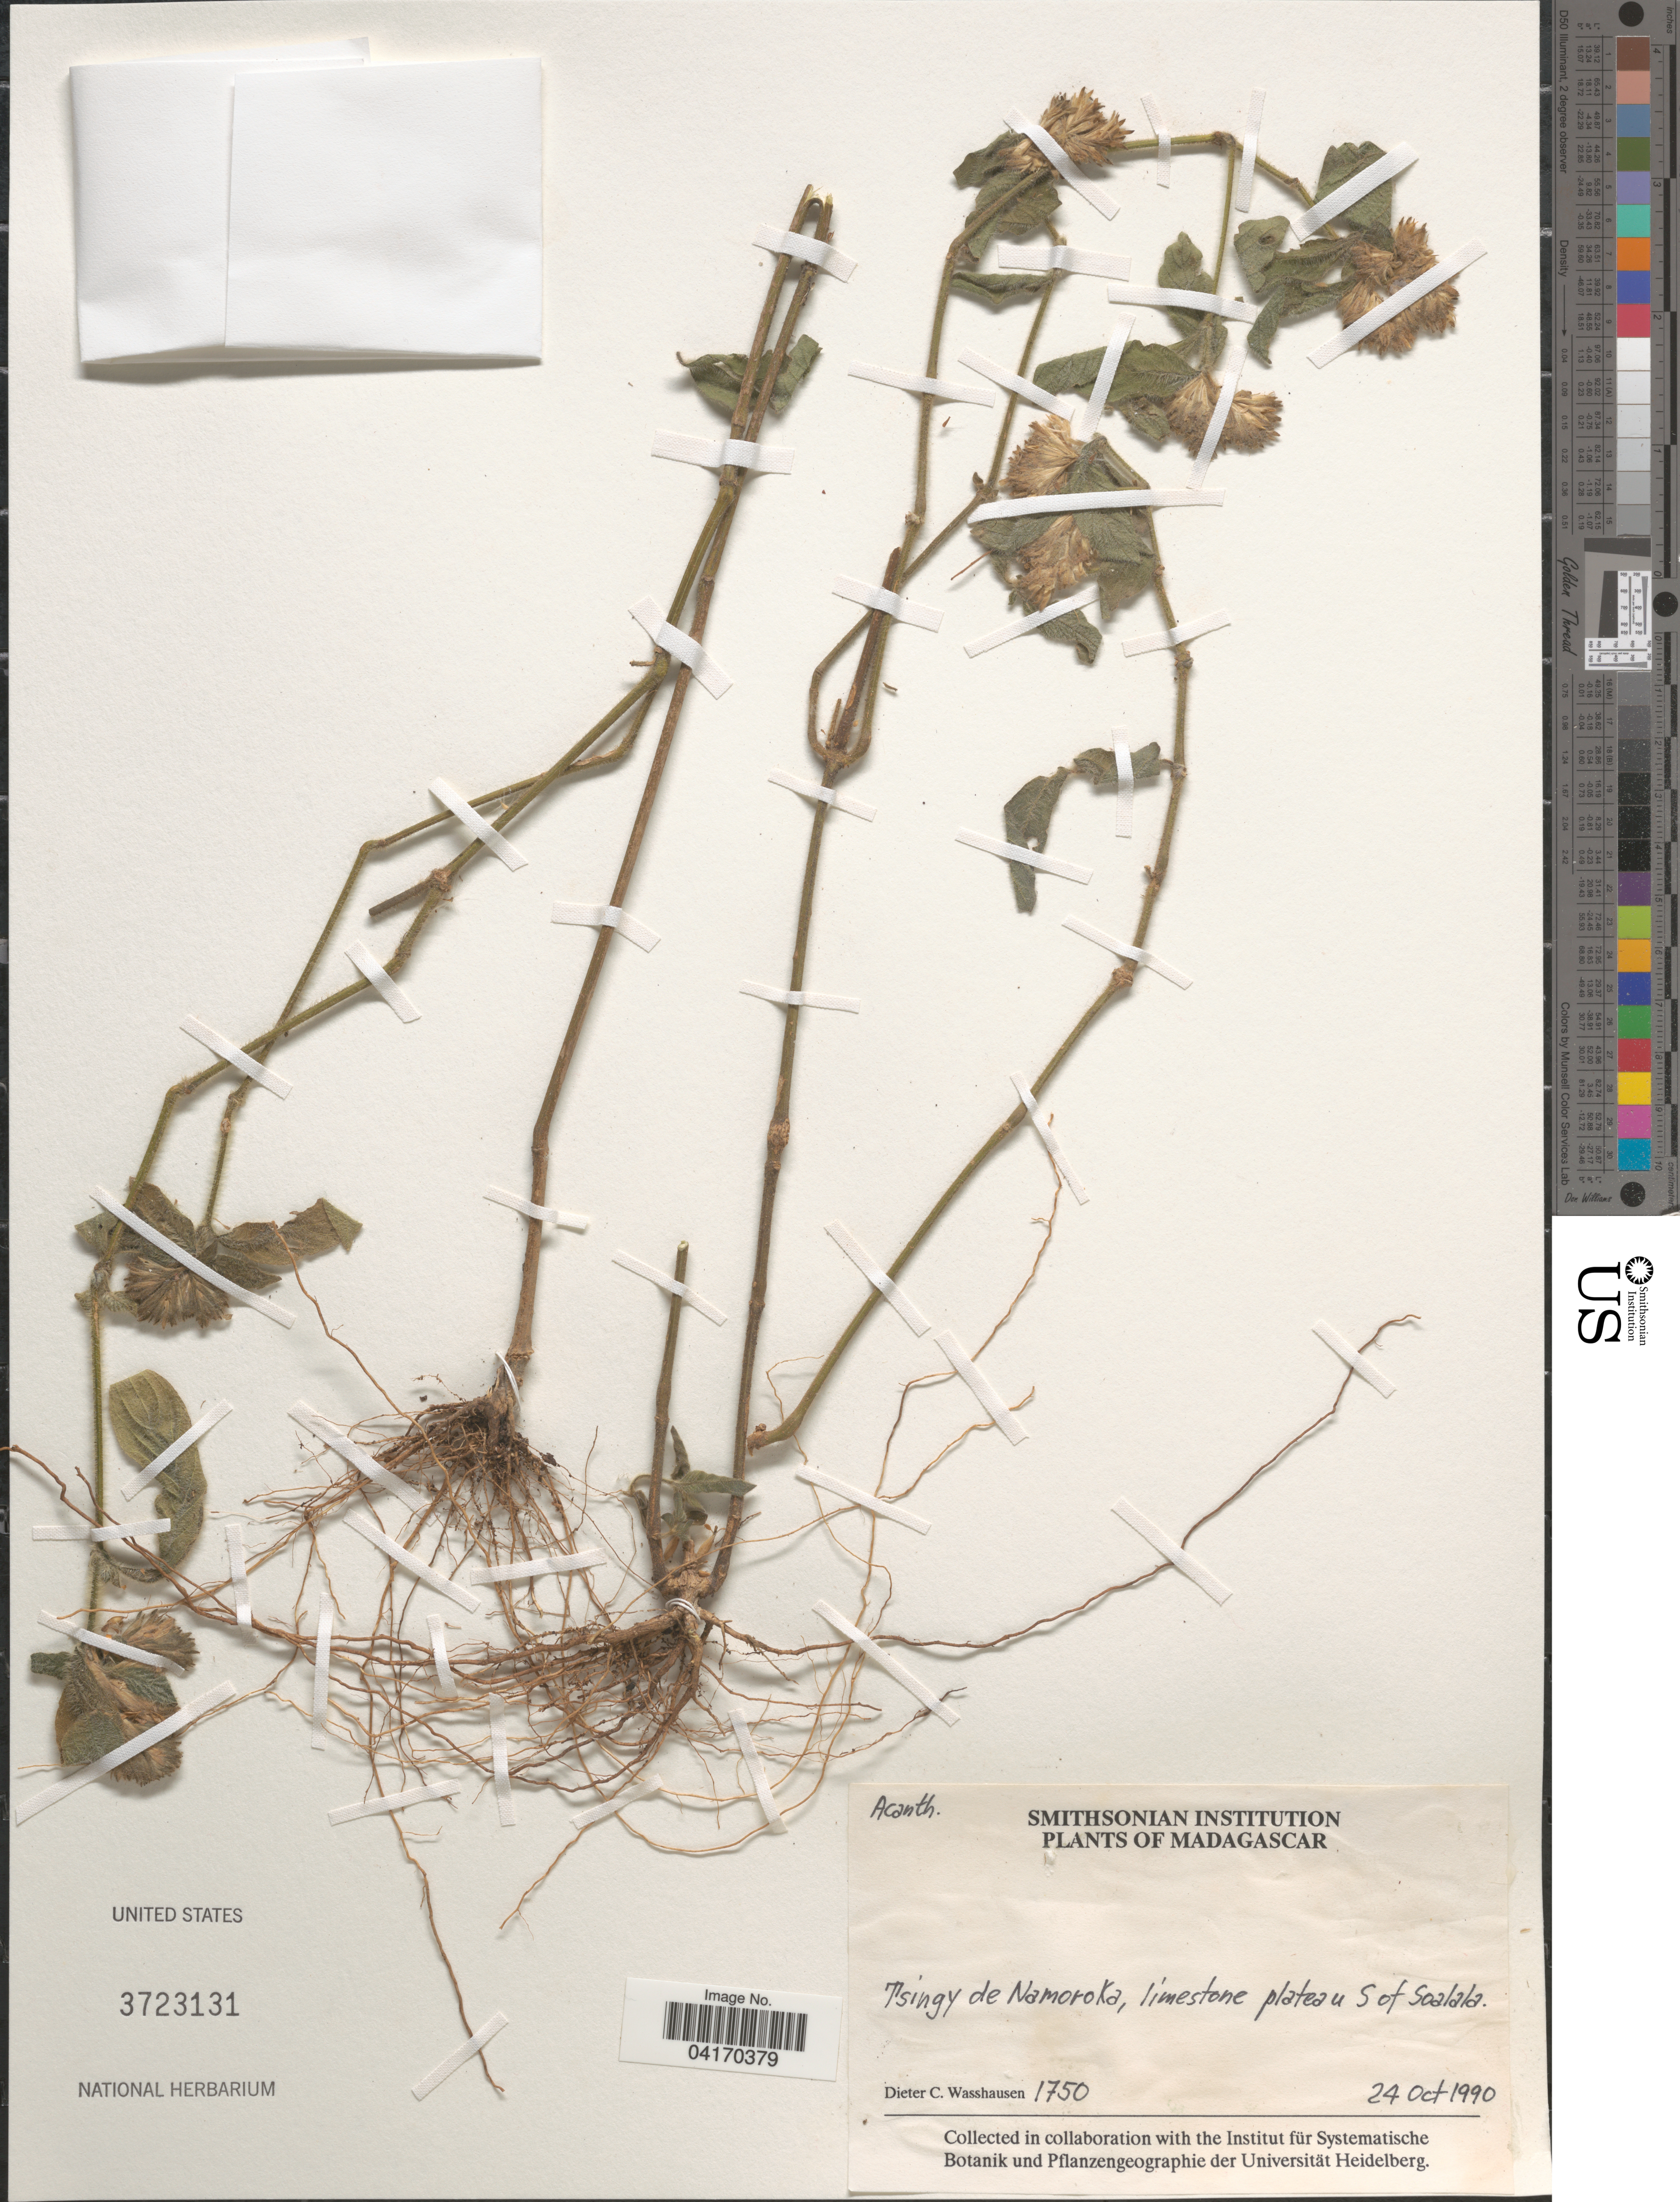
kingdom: Plantae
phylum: Tracheophyta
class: Magnoliopsida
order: Lamiales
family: Acanthaceae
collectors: D. C. Wasshausen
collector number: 1750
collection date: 1990-10-24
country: Madagascar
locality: Tsingy de Namoroka, limestone plateau S of Soalala.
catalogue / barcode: US 3723131